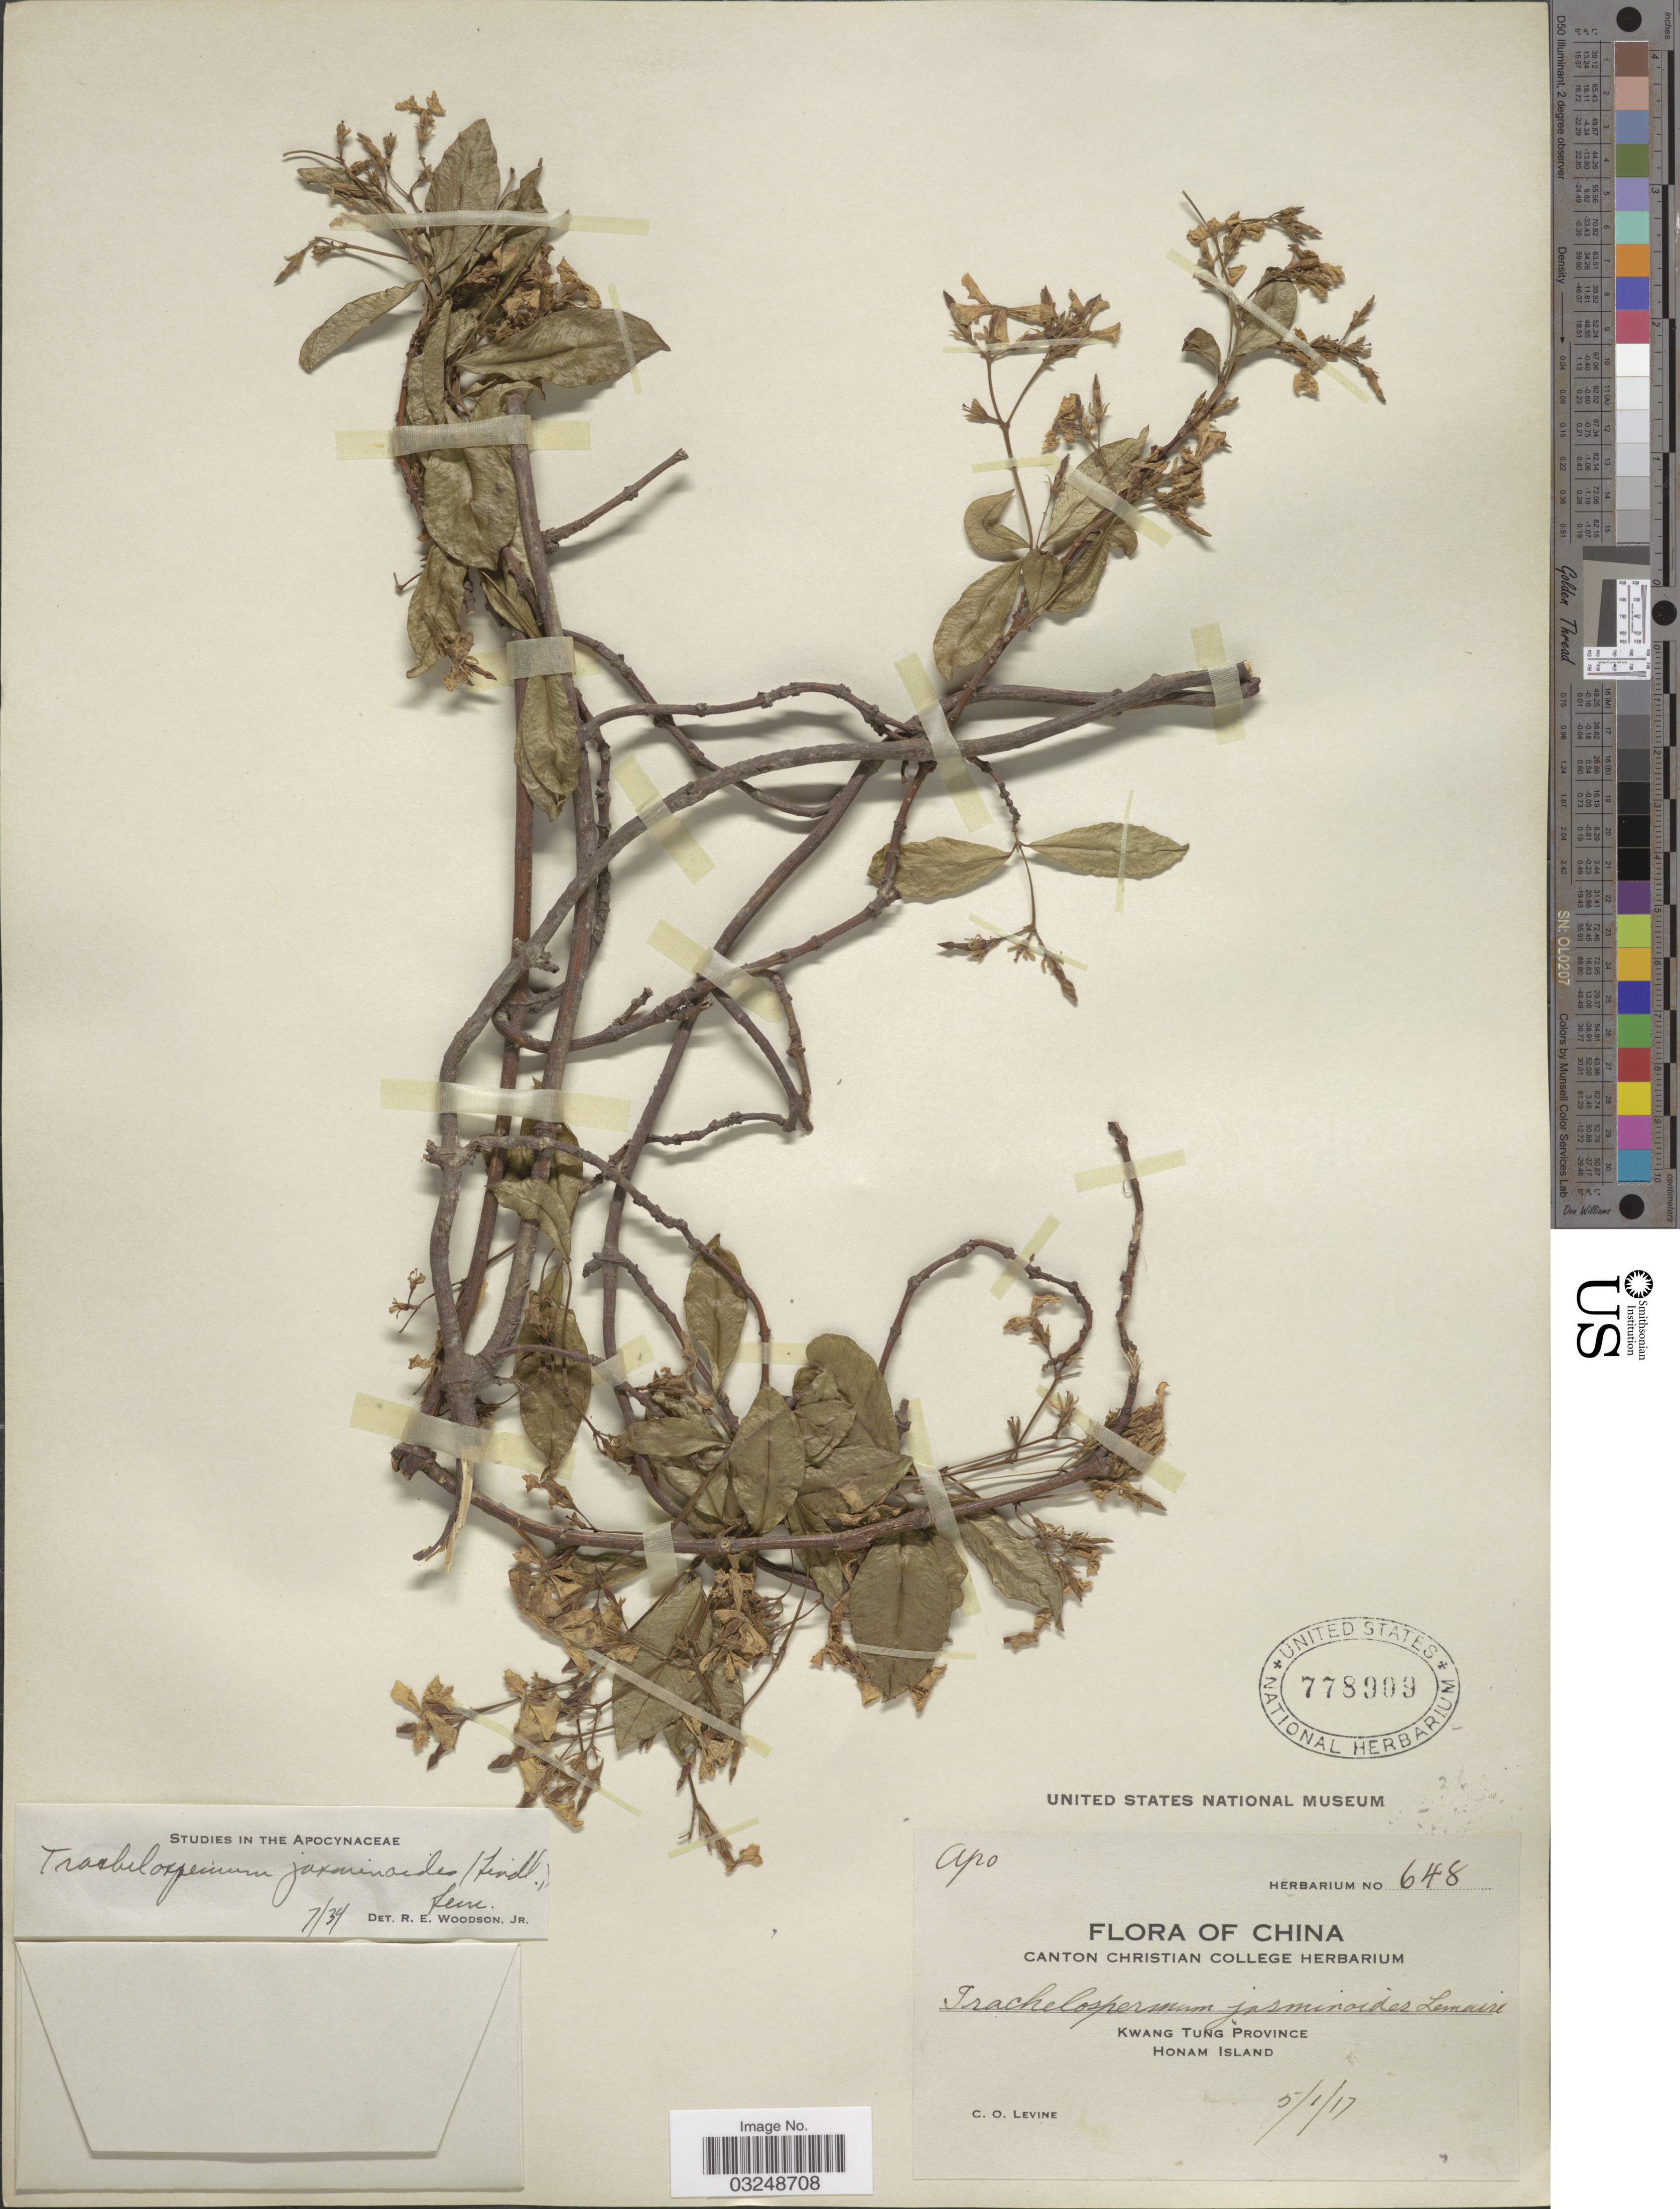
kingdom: Plantae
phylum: Tracheophyta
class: Magnoliopsida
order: Gentianales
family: Apocynaceae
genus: Trachelospermum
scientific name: Trachelospermum jasminoides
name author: (Lindl.) Lem.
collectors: C. O. Levine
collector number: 648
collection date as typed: Transcribed d/m/y: 5/1/17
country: China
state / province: Guangdong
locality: Kwang Tung Province, Honam Island.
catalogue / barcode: US 778909